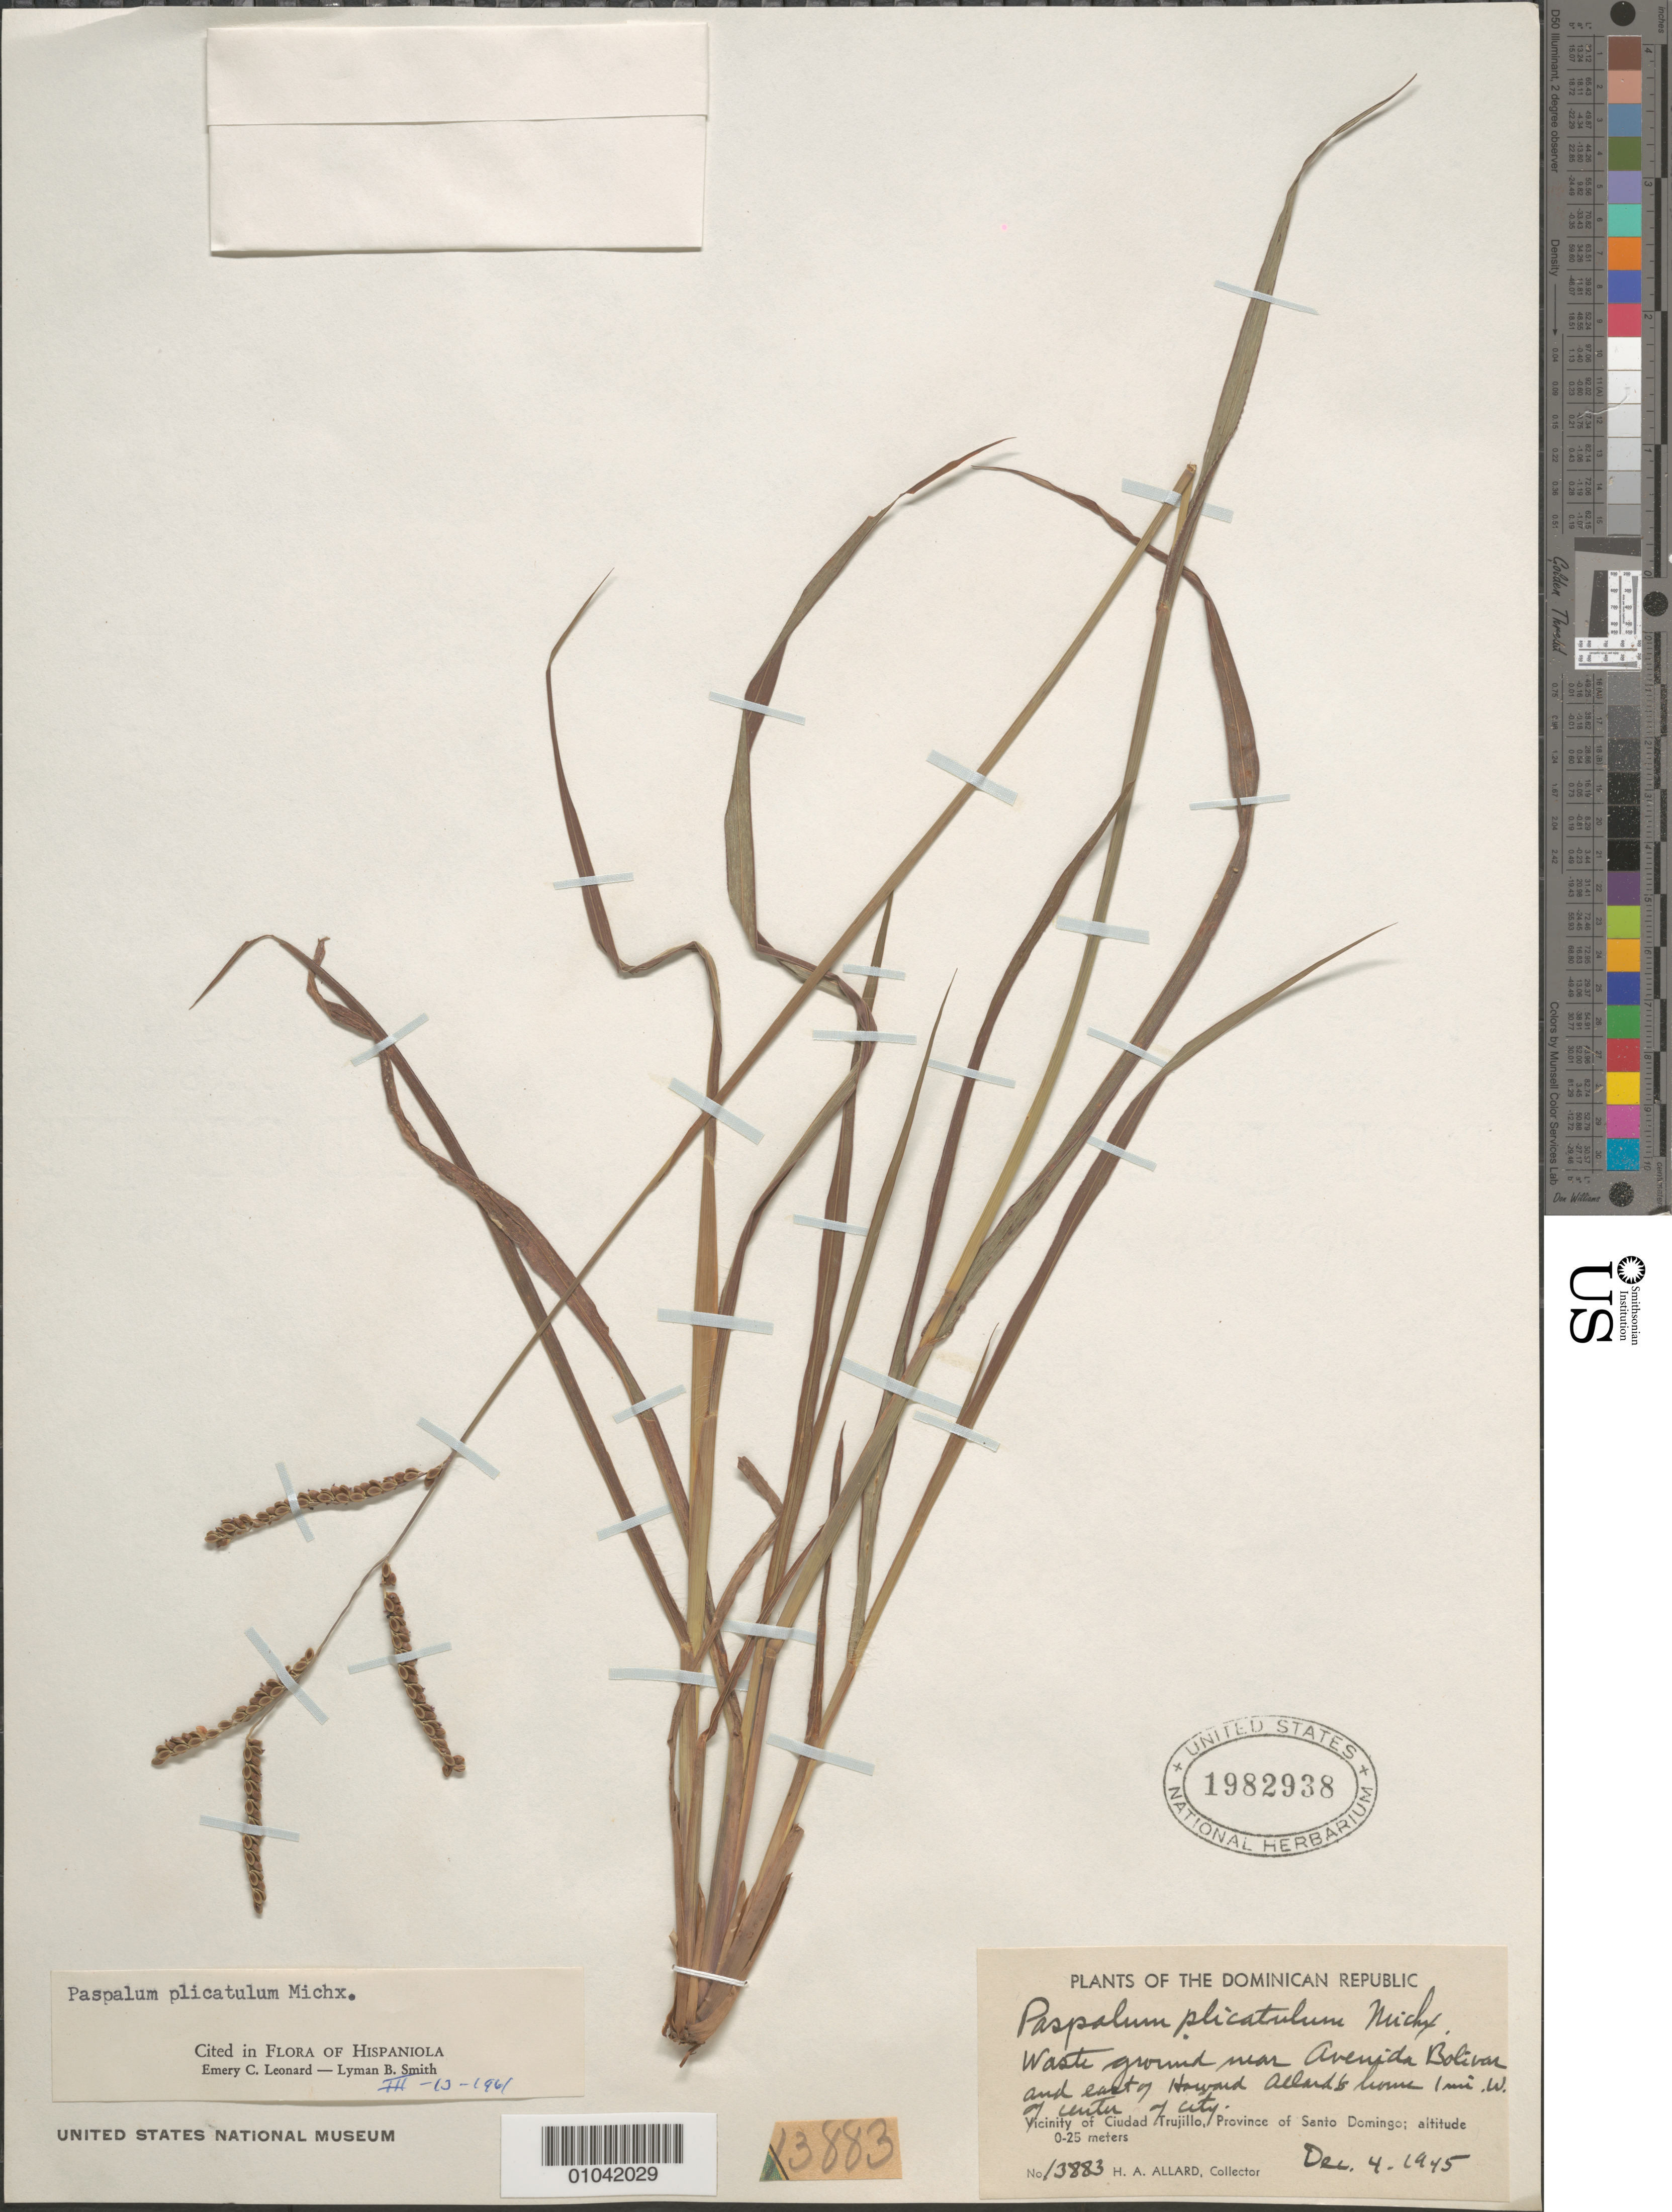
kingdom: Plantae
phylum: Tracheophyta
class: Liliopsida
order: Poales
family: Poaceae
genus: Paspalum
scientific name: Paspalum plicatulum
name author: Michx.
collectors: H. A. Allard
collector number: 13883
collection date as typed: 04 Dec 1945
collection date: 1945-12-04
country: Dominican Republic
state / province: La Vega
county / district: Santo Domingo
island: Hispaniola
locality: Vicinity of Ciudad Trujillo, near Avenida Bolivar E of Howard Allard's home 1 mile W of center of city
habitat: waste ground near home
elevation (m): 0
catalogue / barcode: US 1982938